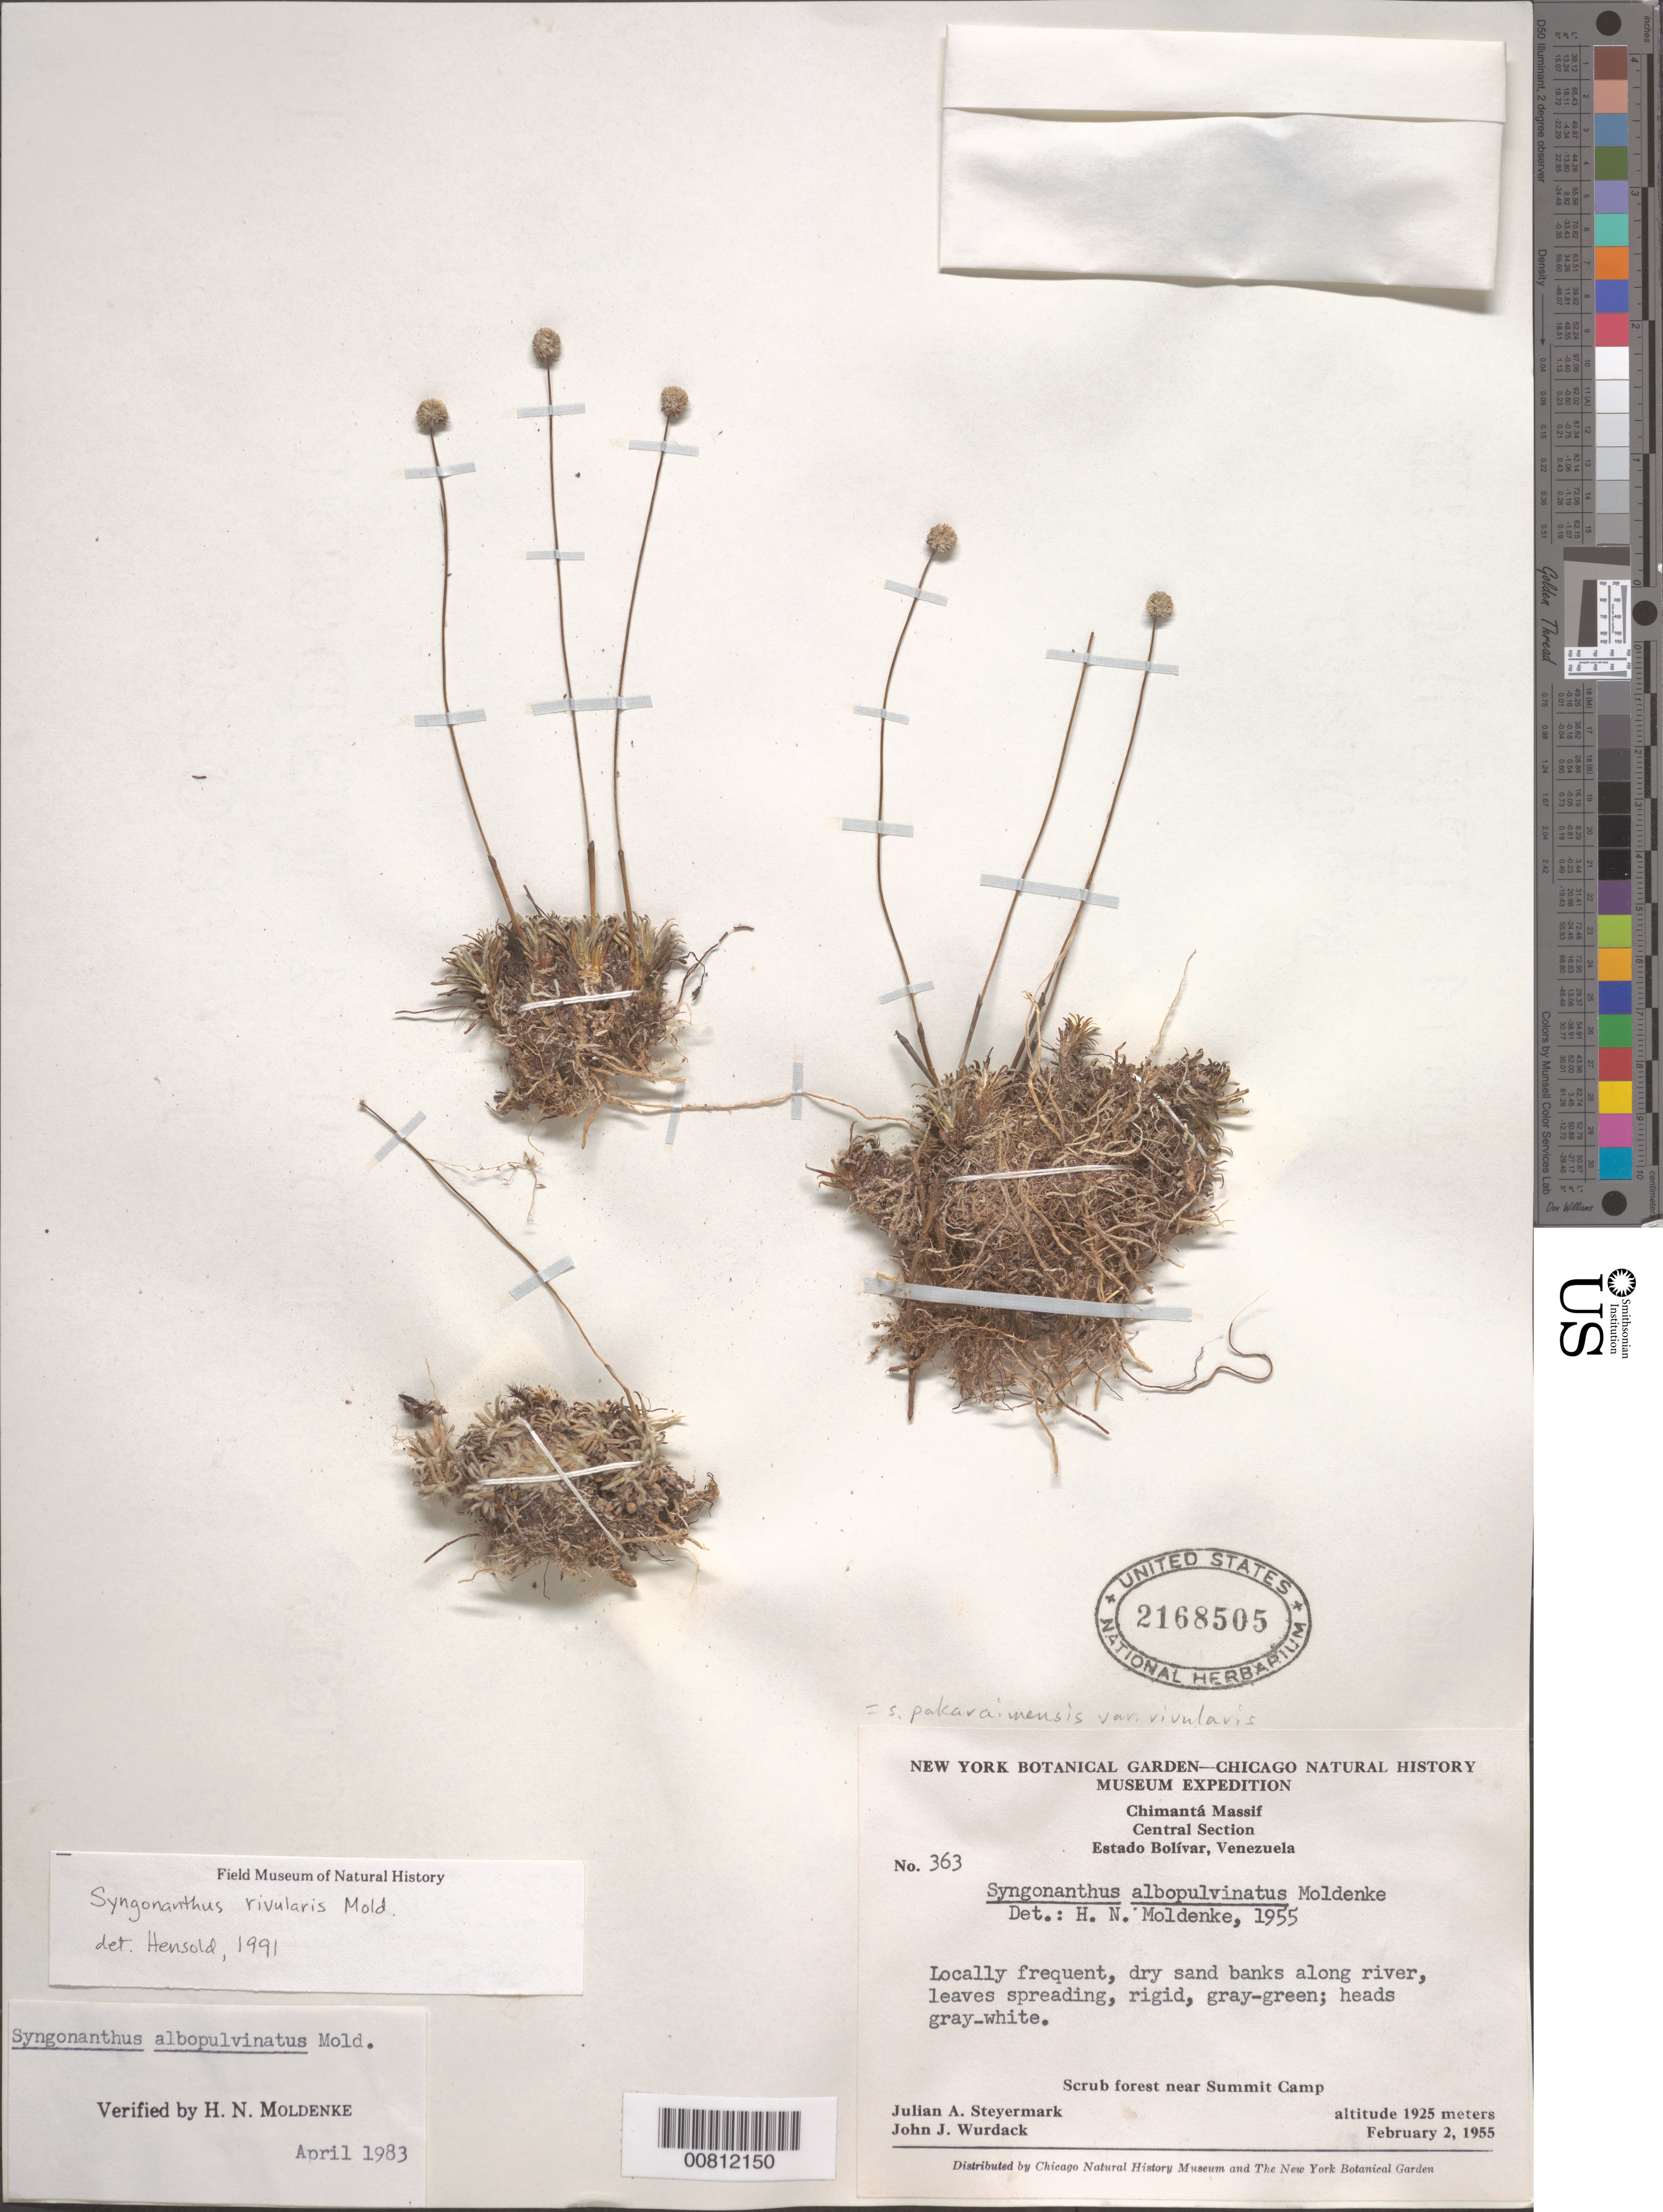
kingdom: Plantae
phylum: Tracheophyta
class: Liliopsida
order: Poales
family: Eriocaulaceae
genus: Syngonanthus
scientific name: Syngonanthus pakaraimensis var. rivularis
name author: (Moldenke) Hensold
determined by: Hensold, N.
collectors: J. Steyermark & J. J. Wurdack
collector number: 55 363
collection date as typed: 2-Feb-55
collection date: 1955-02-02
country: Venezuela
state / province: Bolívar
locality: Chimantá Massif, Central Section, near Summit Camp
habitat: Scrub forest near camp; dry sand banks along river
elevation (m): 1925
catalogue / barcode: US 2168505